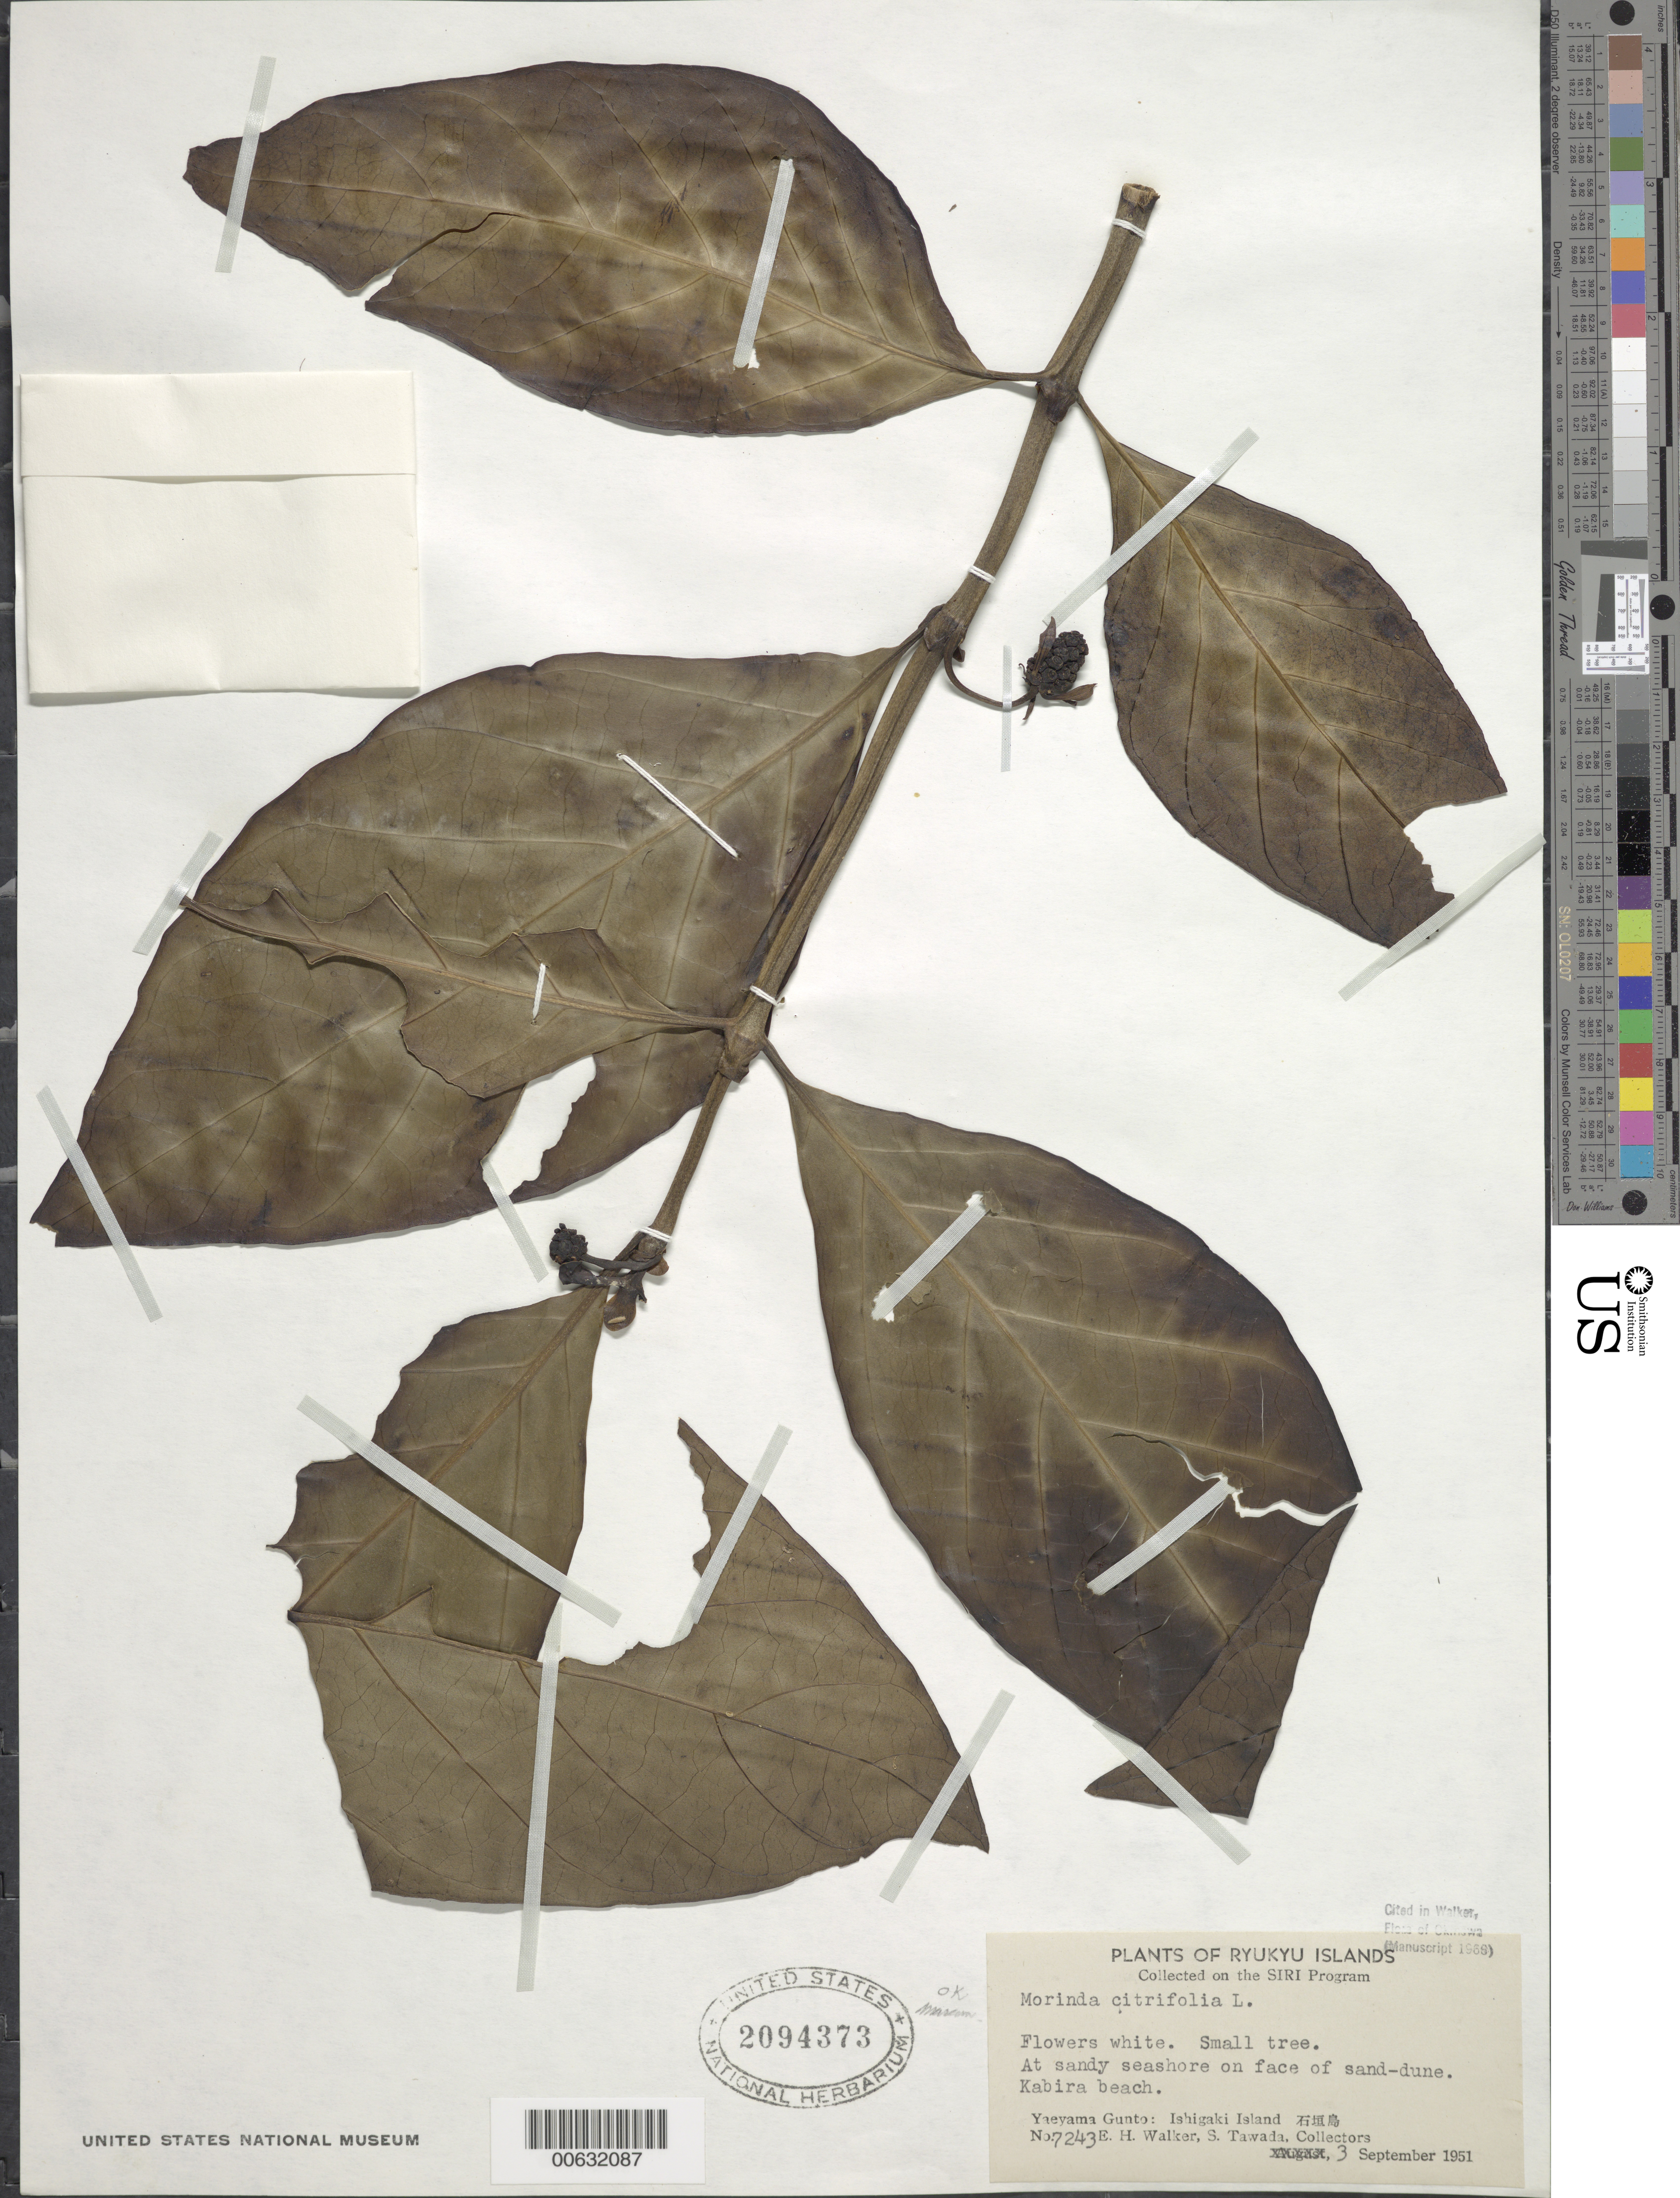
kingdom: Plantae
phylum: Tracheophyta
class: Magnoliopsida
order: Gentianales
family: Rubiaceae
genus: Morinda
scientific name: Morinda citrifolia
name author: L.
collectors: E. H. Walker & S. Tawada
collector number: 7243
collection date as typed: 03 Sep 1951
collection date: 1951-09-03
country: Japan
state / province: Okinawa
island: Ishigaki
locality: Yaeyama Gunto [Sakishima Is.]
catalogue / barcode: US 2094373